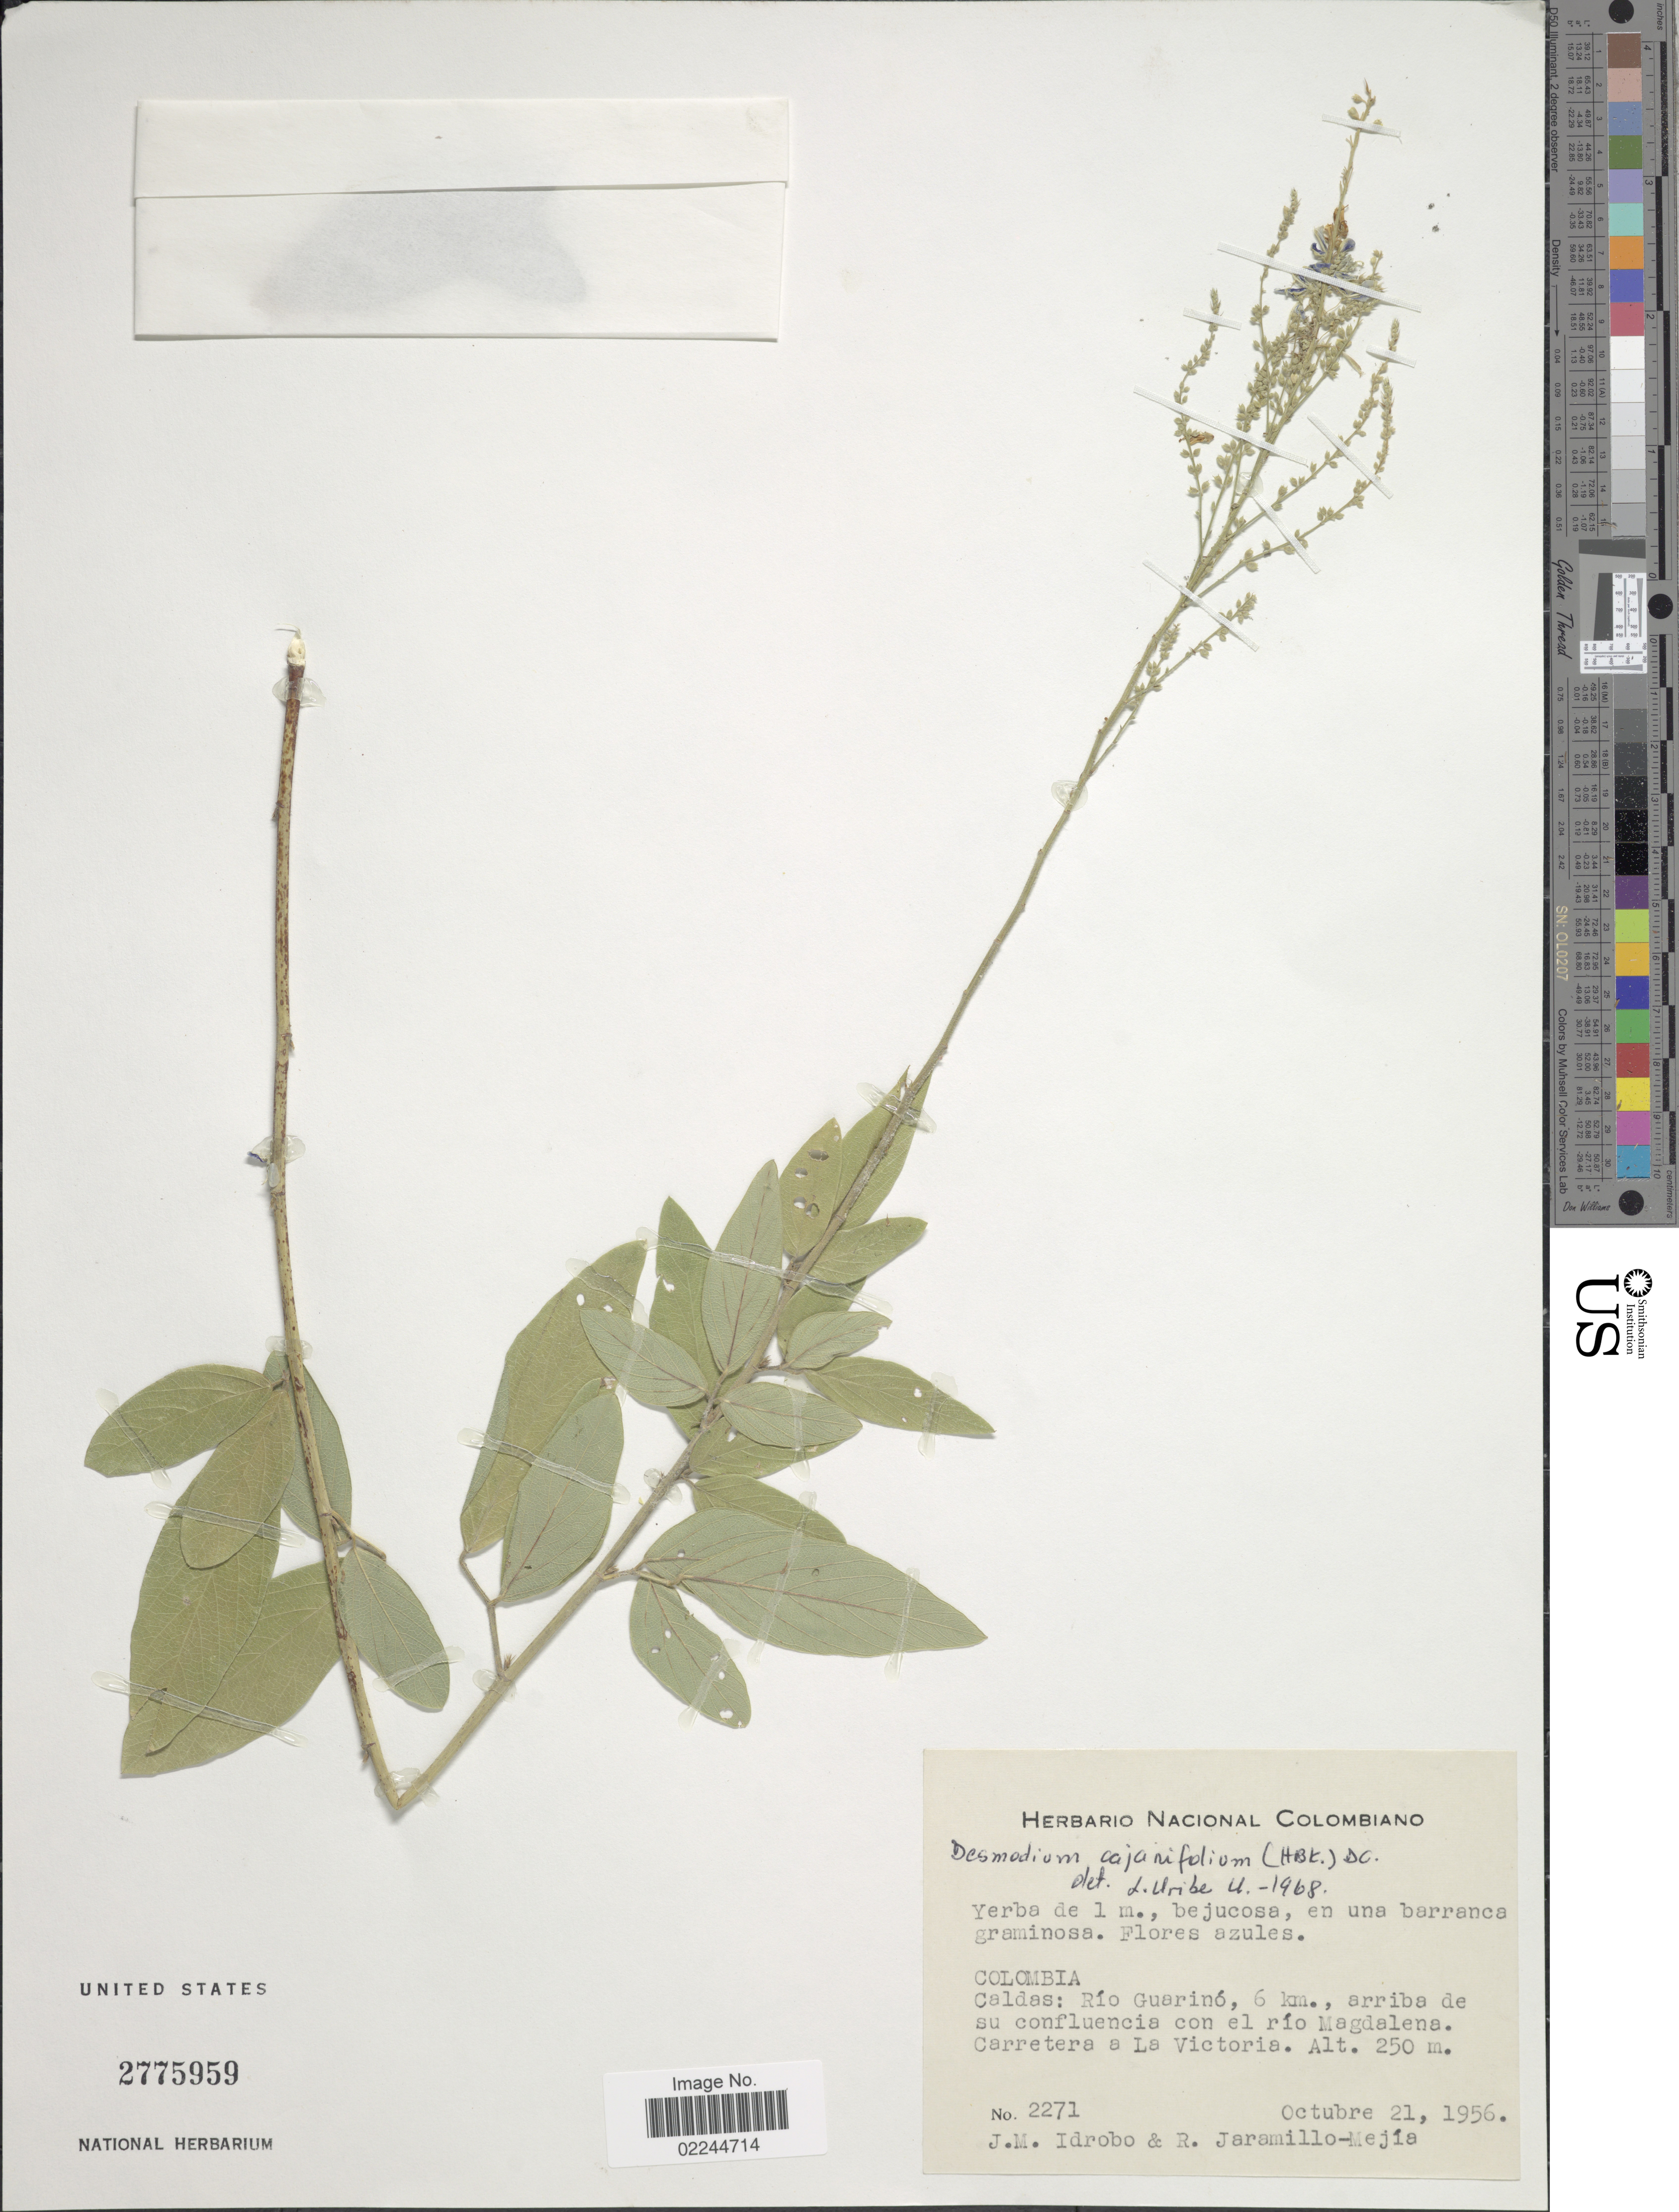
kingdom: Plantae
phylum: Tracheophyta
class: Magnoliopsida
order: Fabales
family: Fabaceae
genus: Desmodium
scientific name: Desmodium cajanifolium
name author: (Kunth) DC.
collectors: J. M. Idrobo & R. Jaramillo M.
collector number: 2271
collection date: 1956-10-21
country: Colombia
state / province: Caldas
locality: Rio Guarino, 6 km, arriba de su confluencia con el rio Magdalena, Carretera a La Victoria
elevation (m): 250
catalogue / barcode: US 2775959